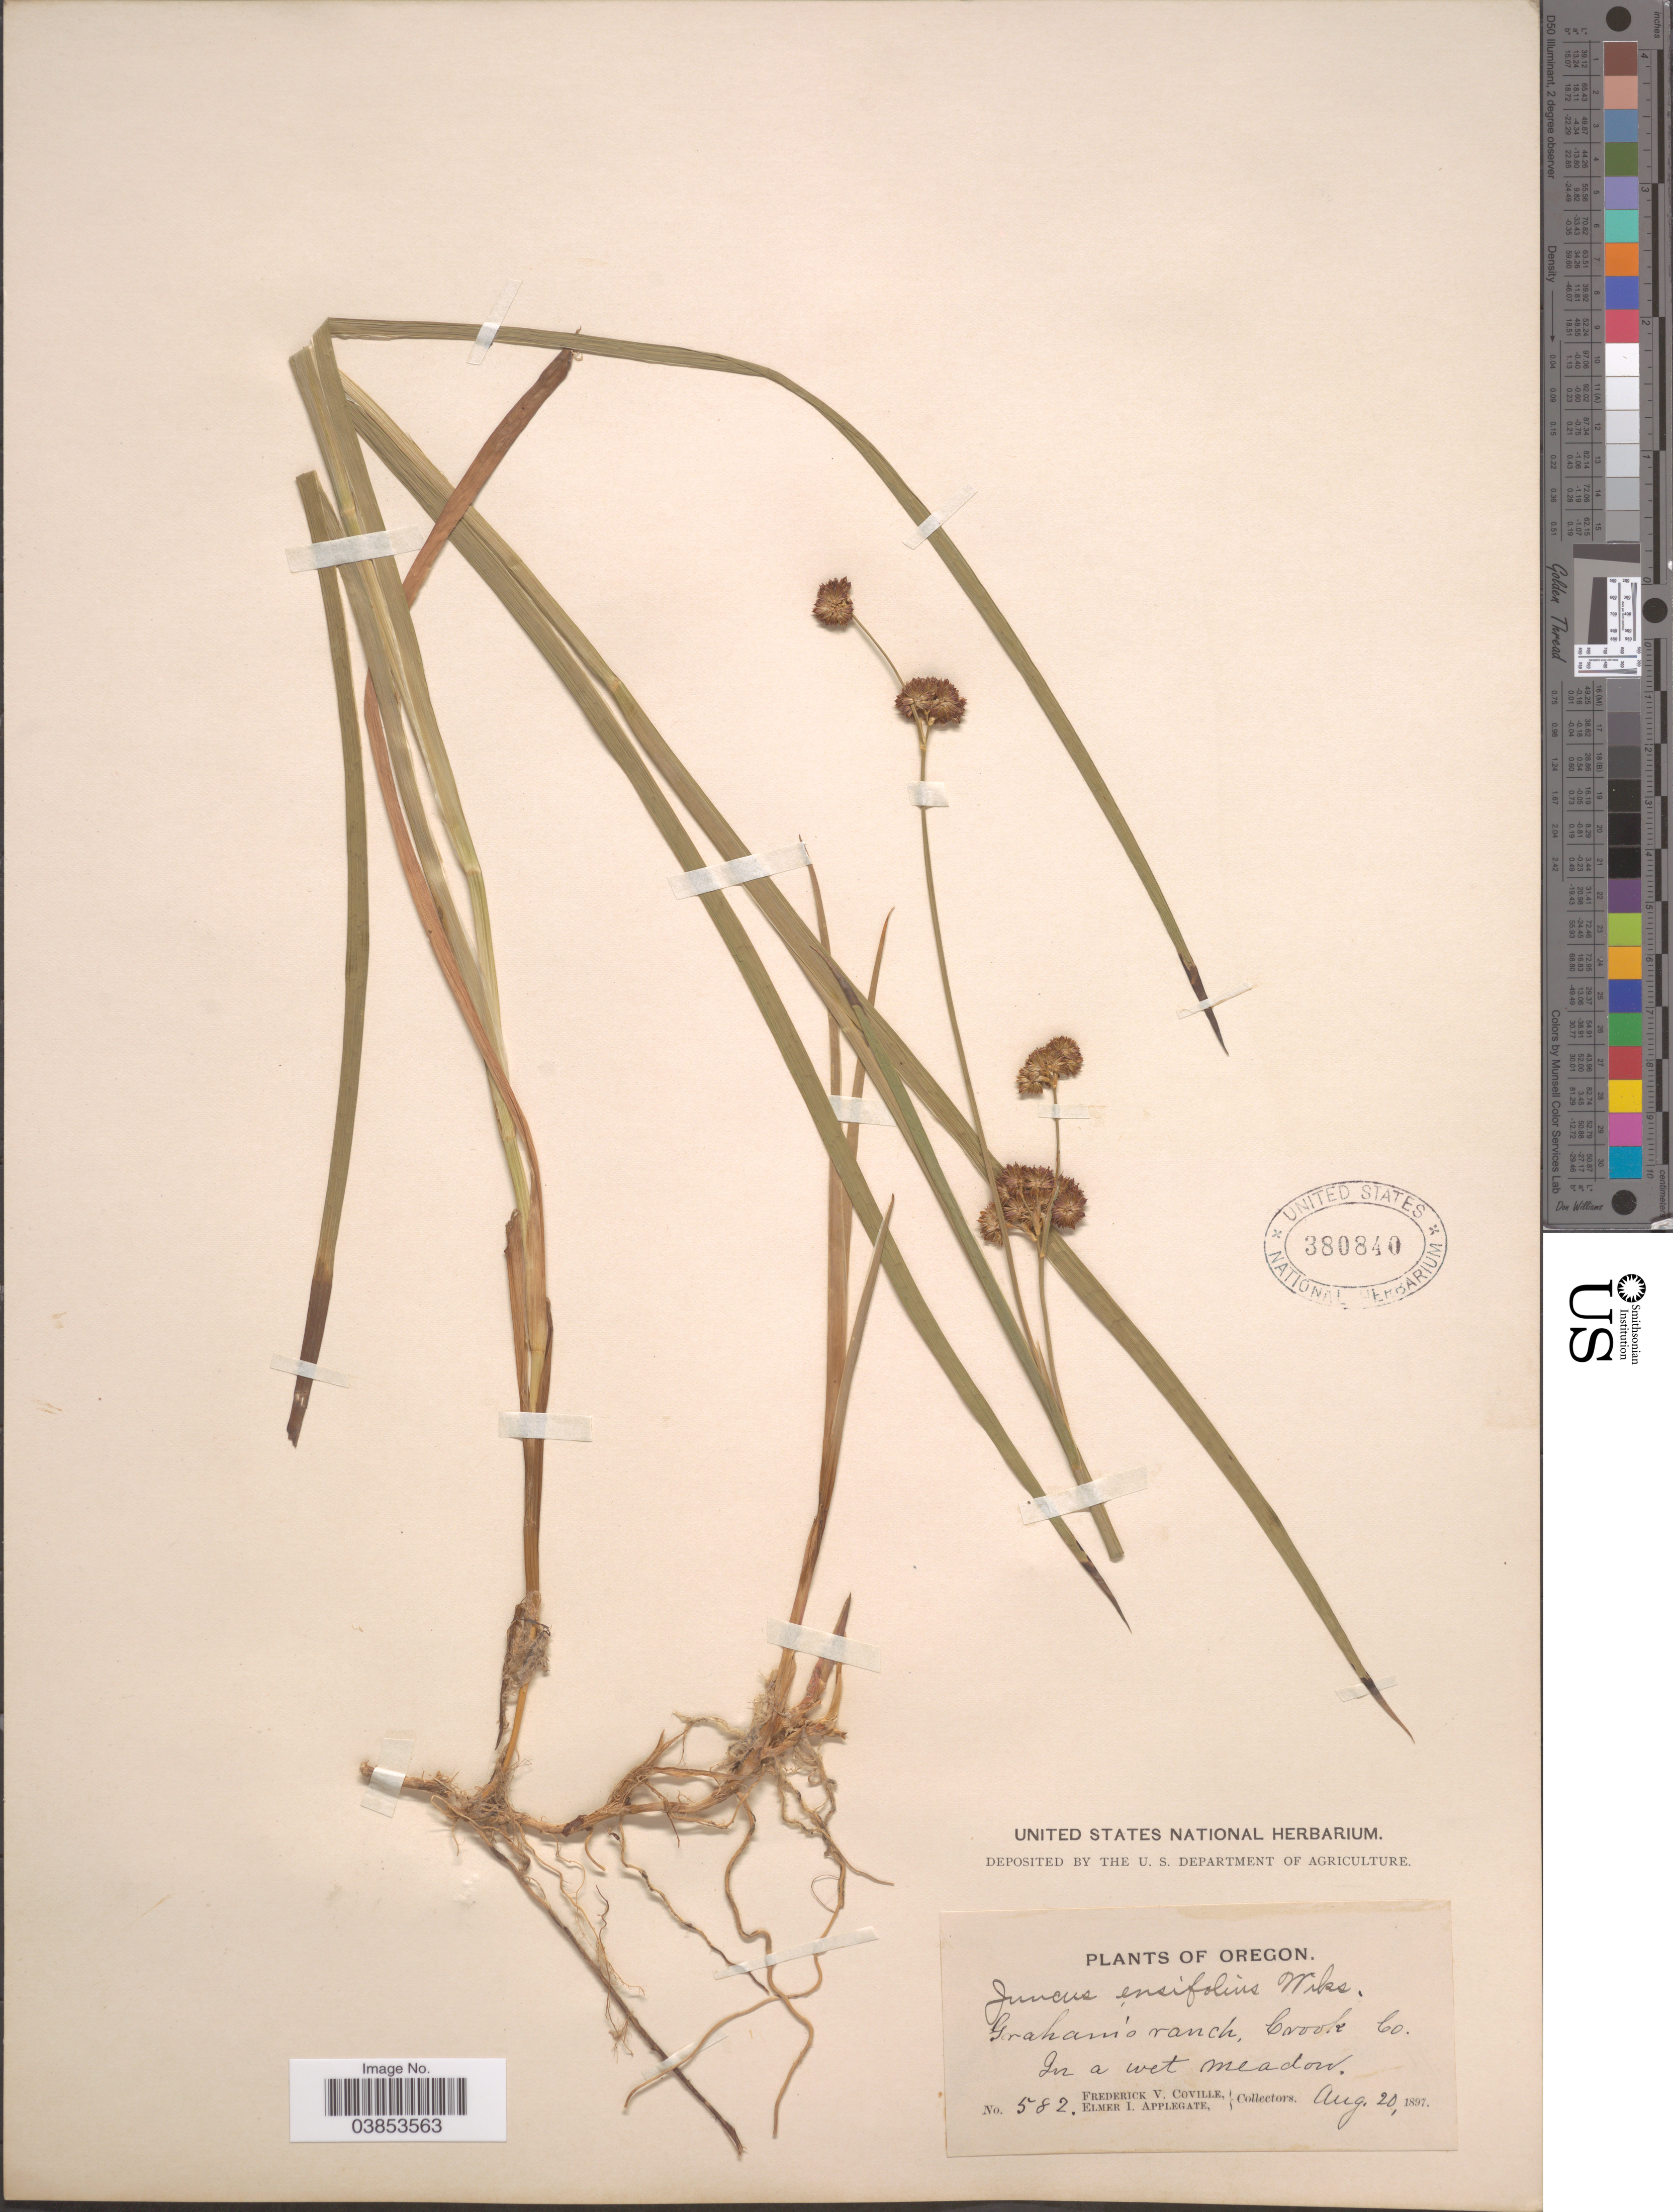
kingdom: Plantae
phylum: Tracheophyta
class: Liliopsida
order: Poales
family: Juncaceae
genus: Juncus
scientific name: Juncus ensifolius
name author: Wikstr.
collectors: F. V. Coville & E. I. Applegate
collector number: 582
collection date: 1897-08-20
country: United States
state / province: Oregon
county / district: Crook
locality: Graham's ranch, Crook Co.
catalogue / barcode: US 380840